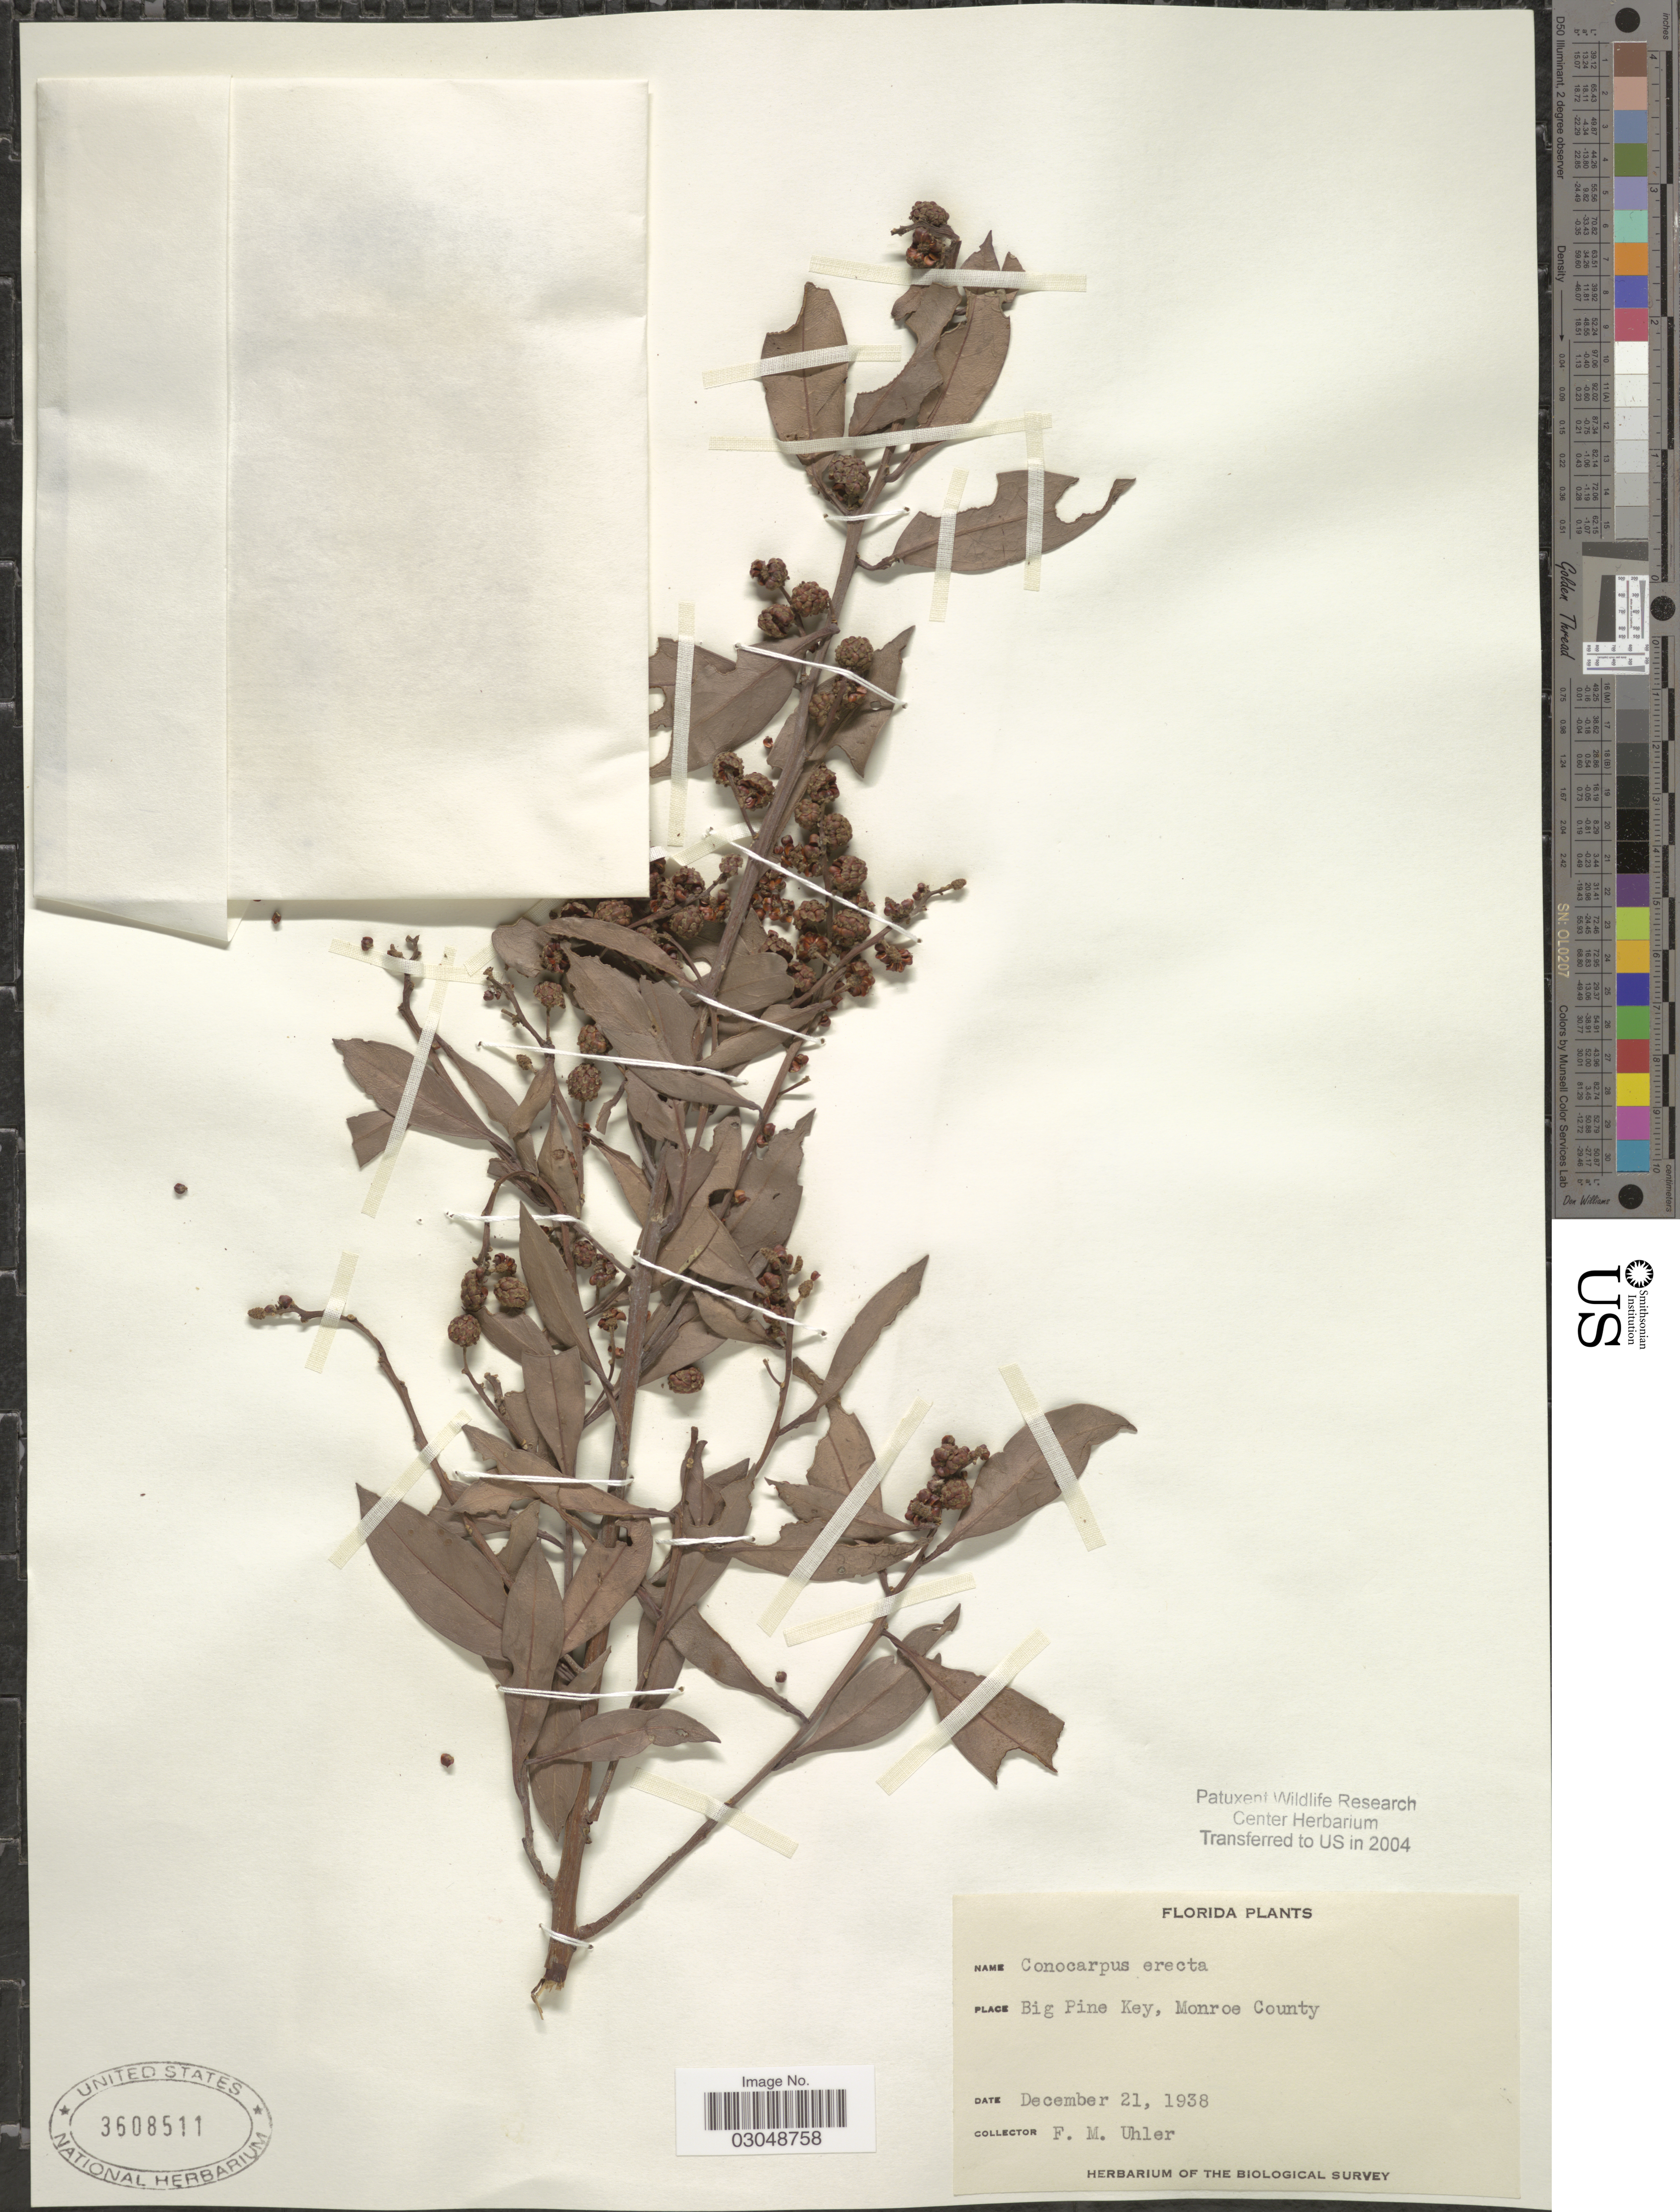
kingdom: Plantae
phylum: Tracheophyta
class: Magnoliopsida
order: Myrtales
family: Combretaceae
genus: Conocarpus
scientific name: Conocarpus erectus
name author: L.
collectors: F. M. Uhler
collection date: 1938-12-21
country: United States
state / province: Florida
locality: Big Pine Key, Monroe County.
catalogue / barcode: US 3608511